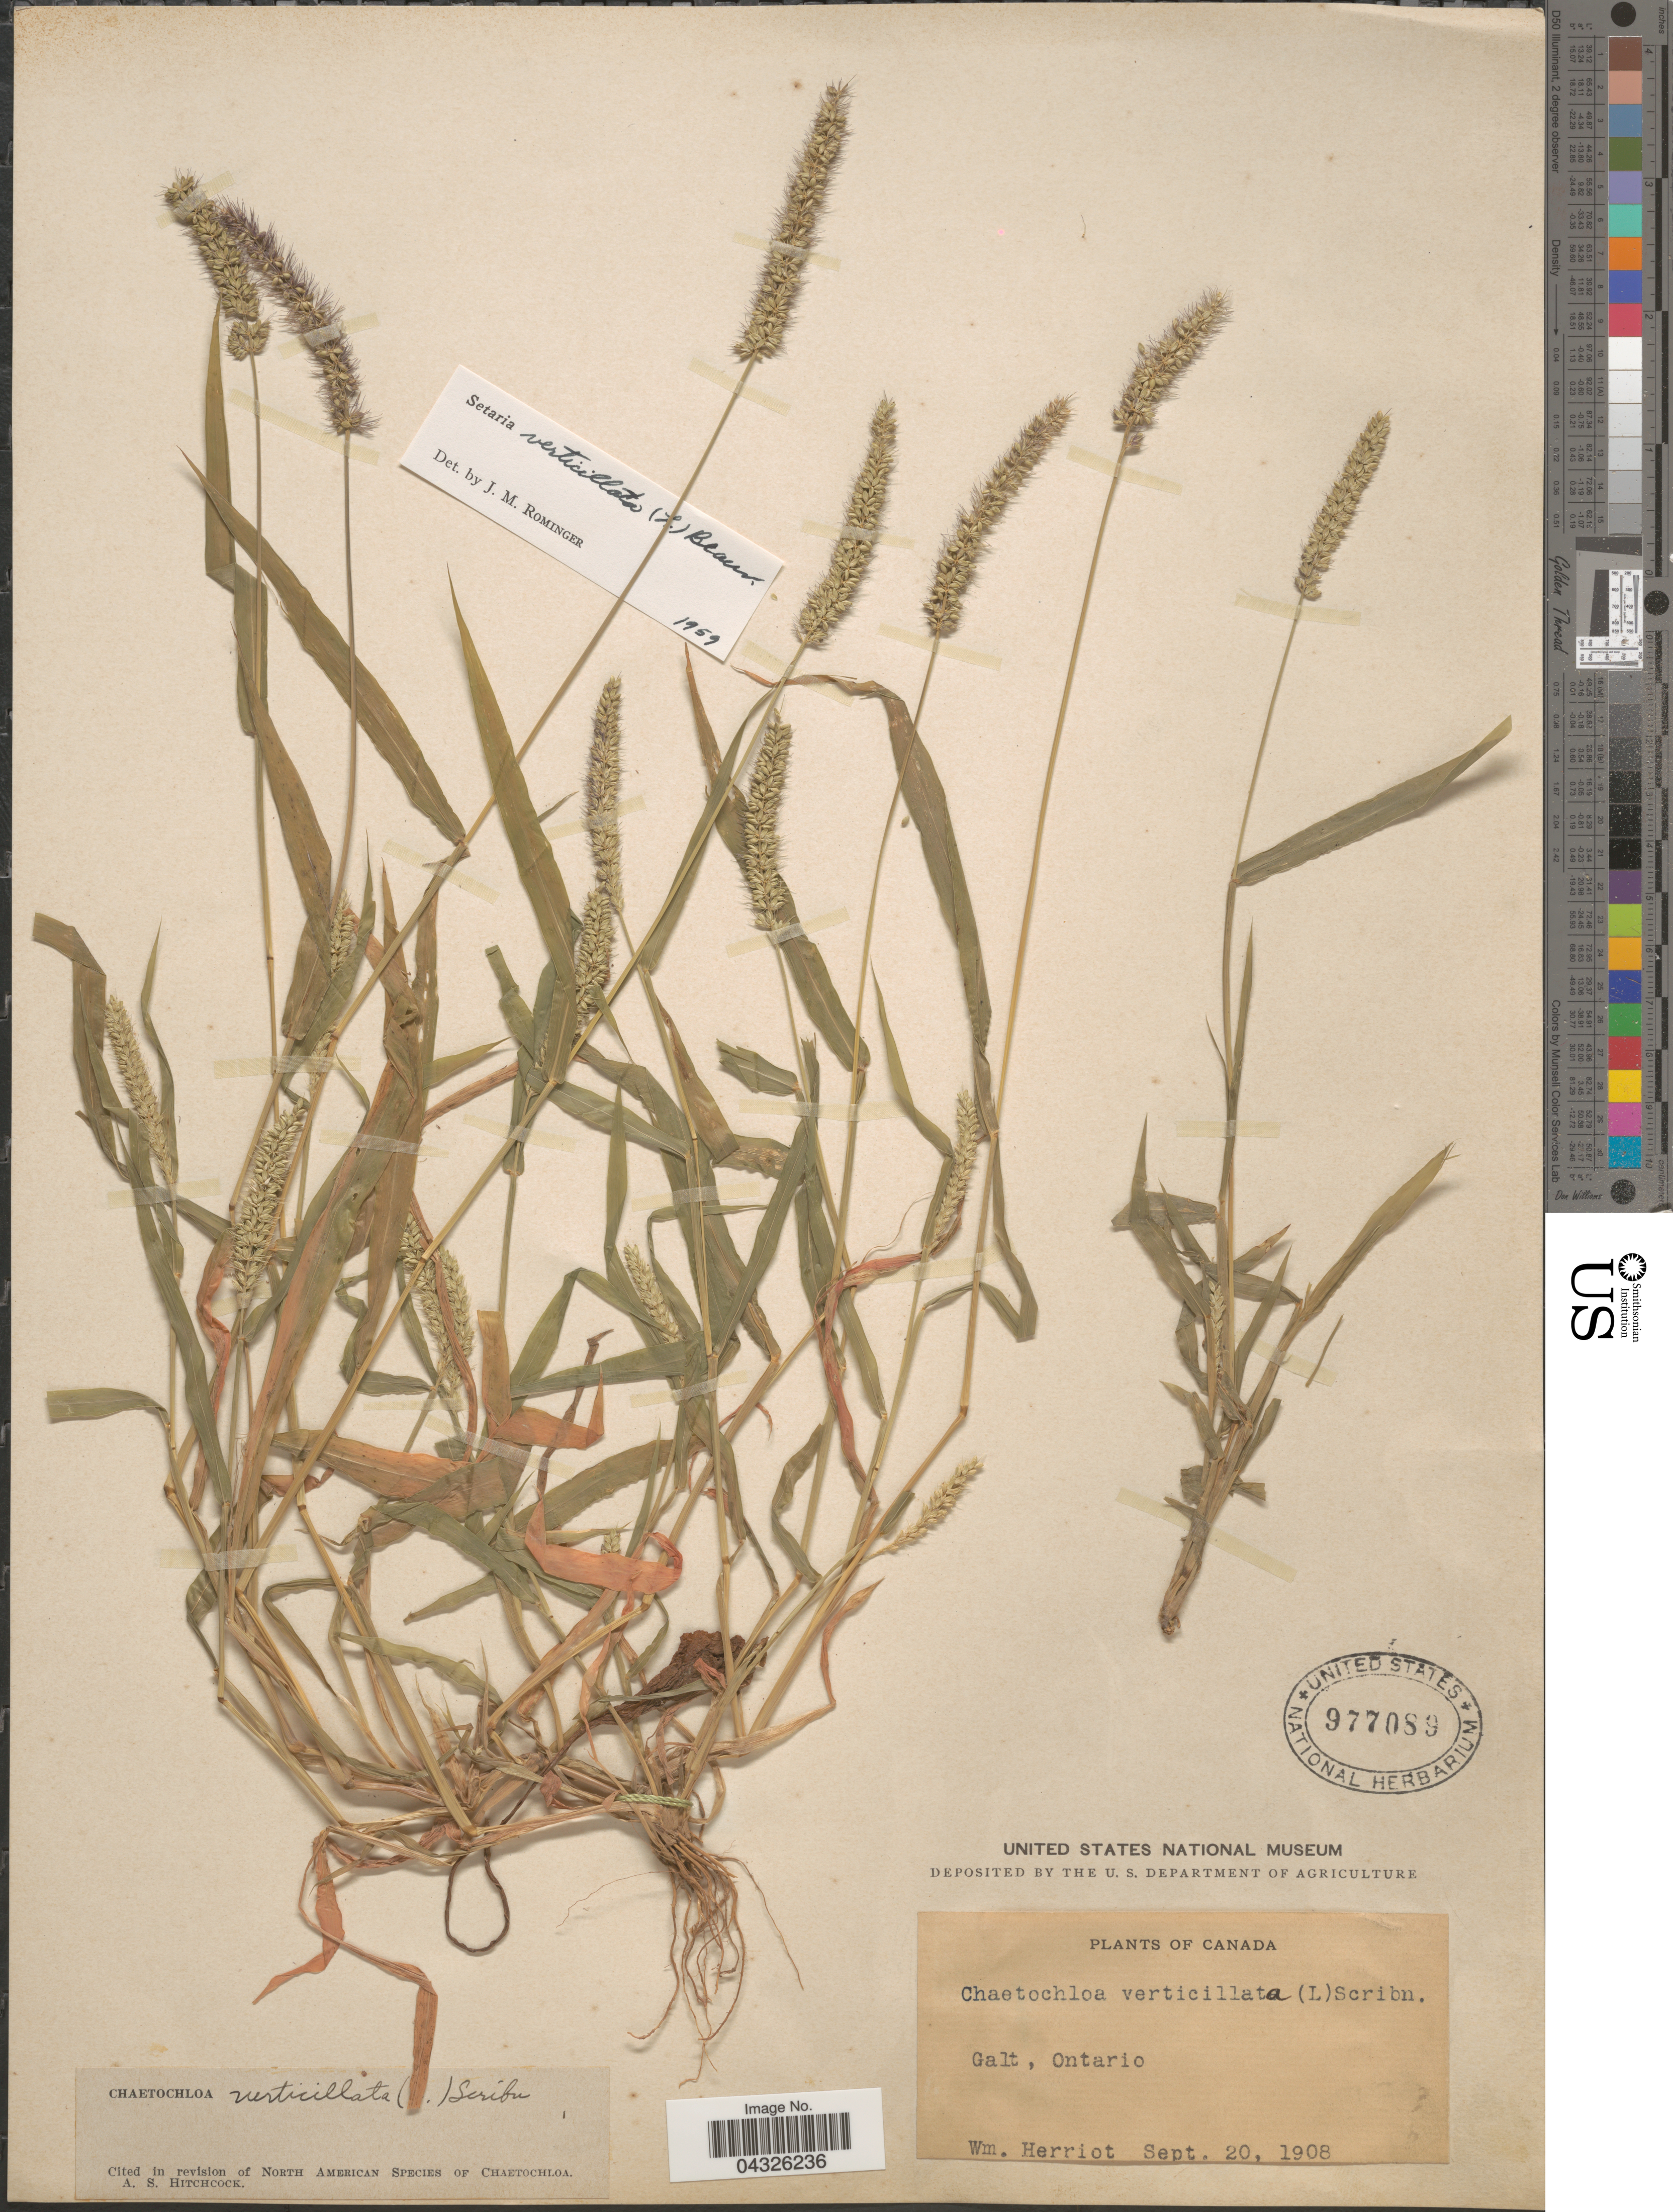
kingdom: Plantae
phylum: Tracheophyta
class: Liliopsida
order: Poales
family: Poaceae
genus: Setaria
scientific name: Setaria verticillata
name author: (L.) P. Beauv.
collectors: W. Herriot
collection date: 1908-09-20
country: Canada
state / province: Ontario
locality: Galt.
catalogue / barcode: US 977089